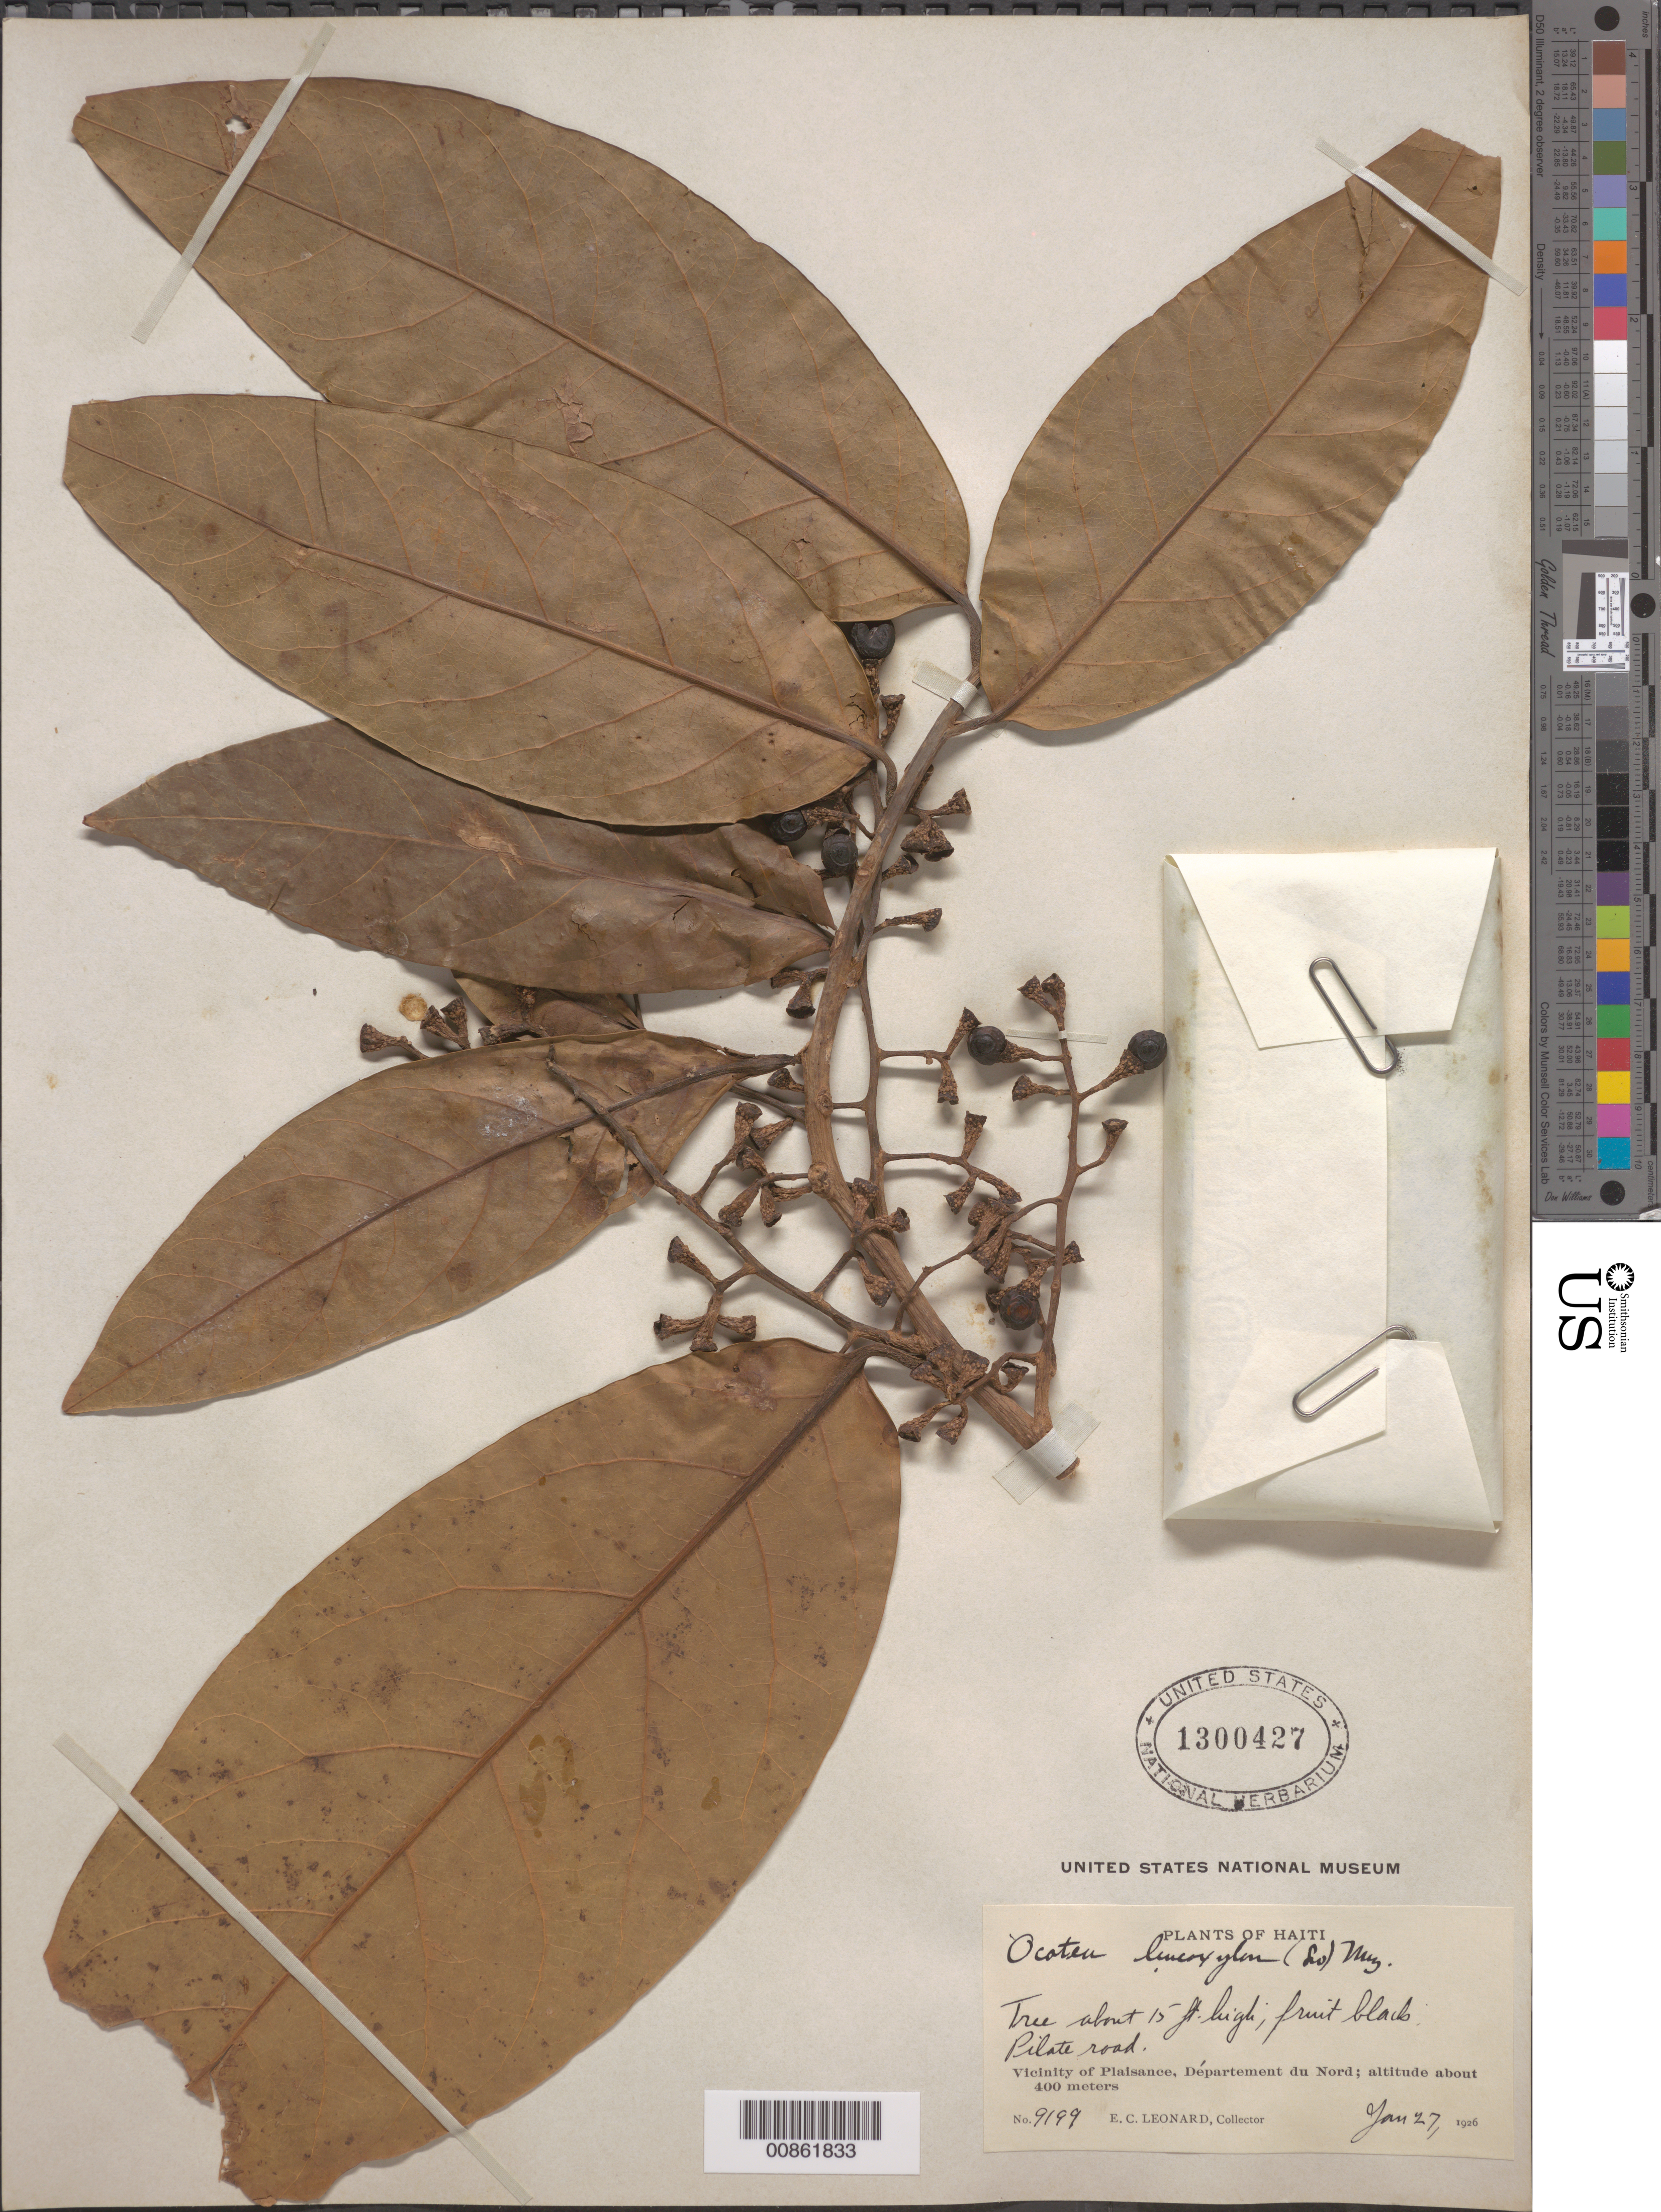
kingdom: Plantae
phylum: Tracheophyta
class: Magnoliopsida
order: Laurales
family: Lauraceae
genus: Ocotea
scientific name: Ocotea leucoxylon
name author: (Sw.) Laness.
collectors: E. C. Leonard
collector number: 9199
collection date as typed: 27 Jan 1926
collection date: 1926-01-27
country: Haiti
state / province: Nord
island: Hispaniola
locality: Vicinity of Plaisance. Pilate road.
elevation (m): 400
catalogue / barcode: US 1300427